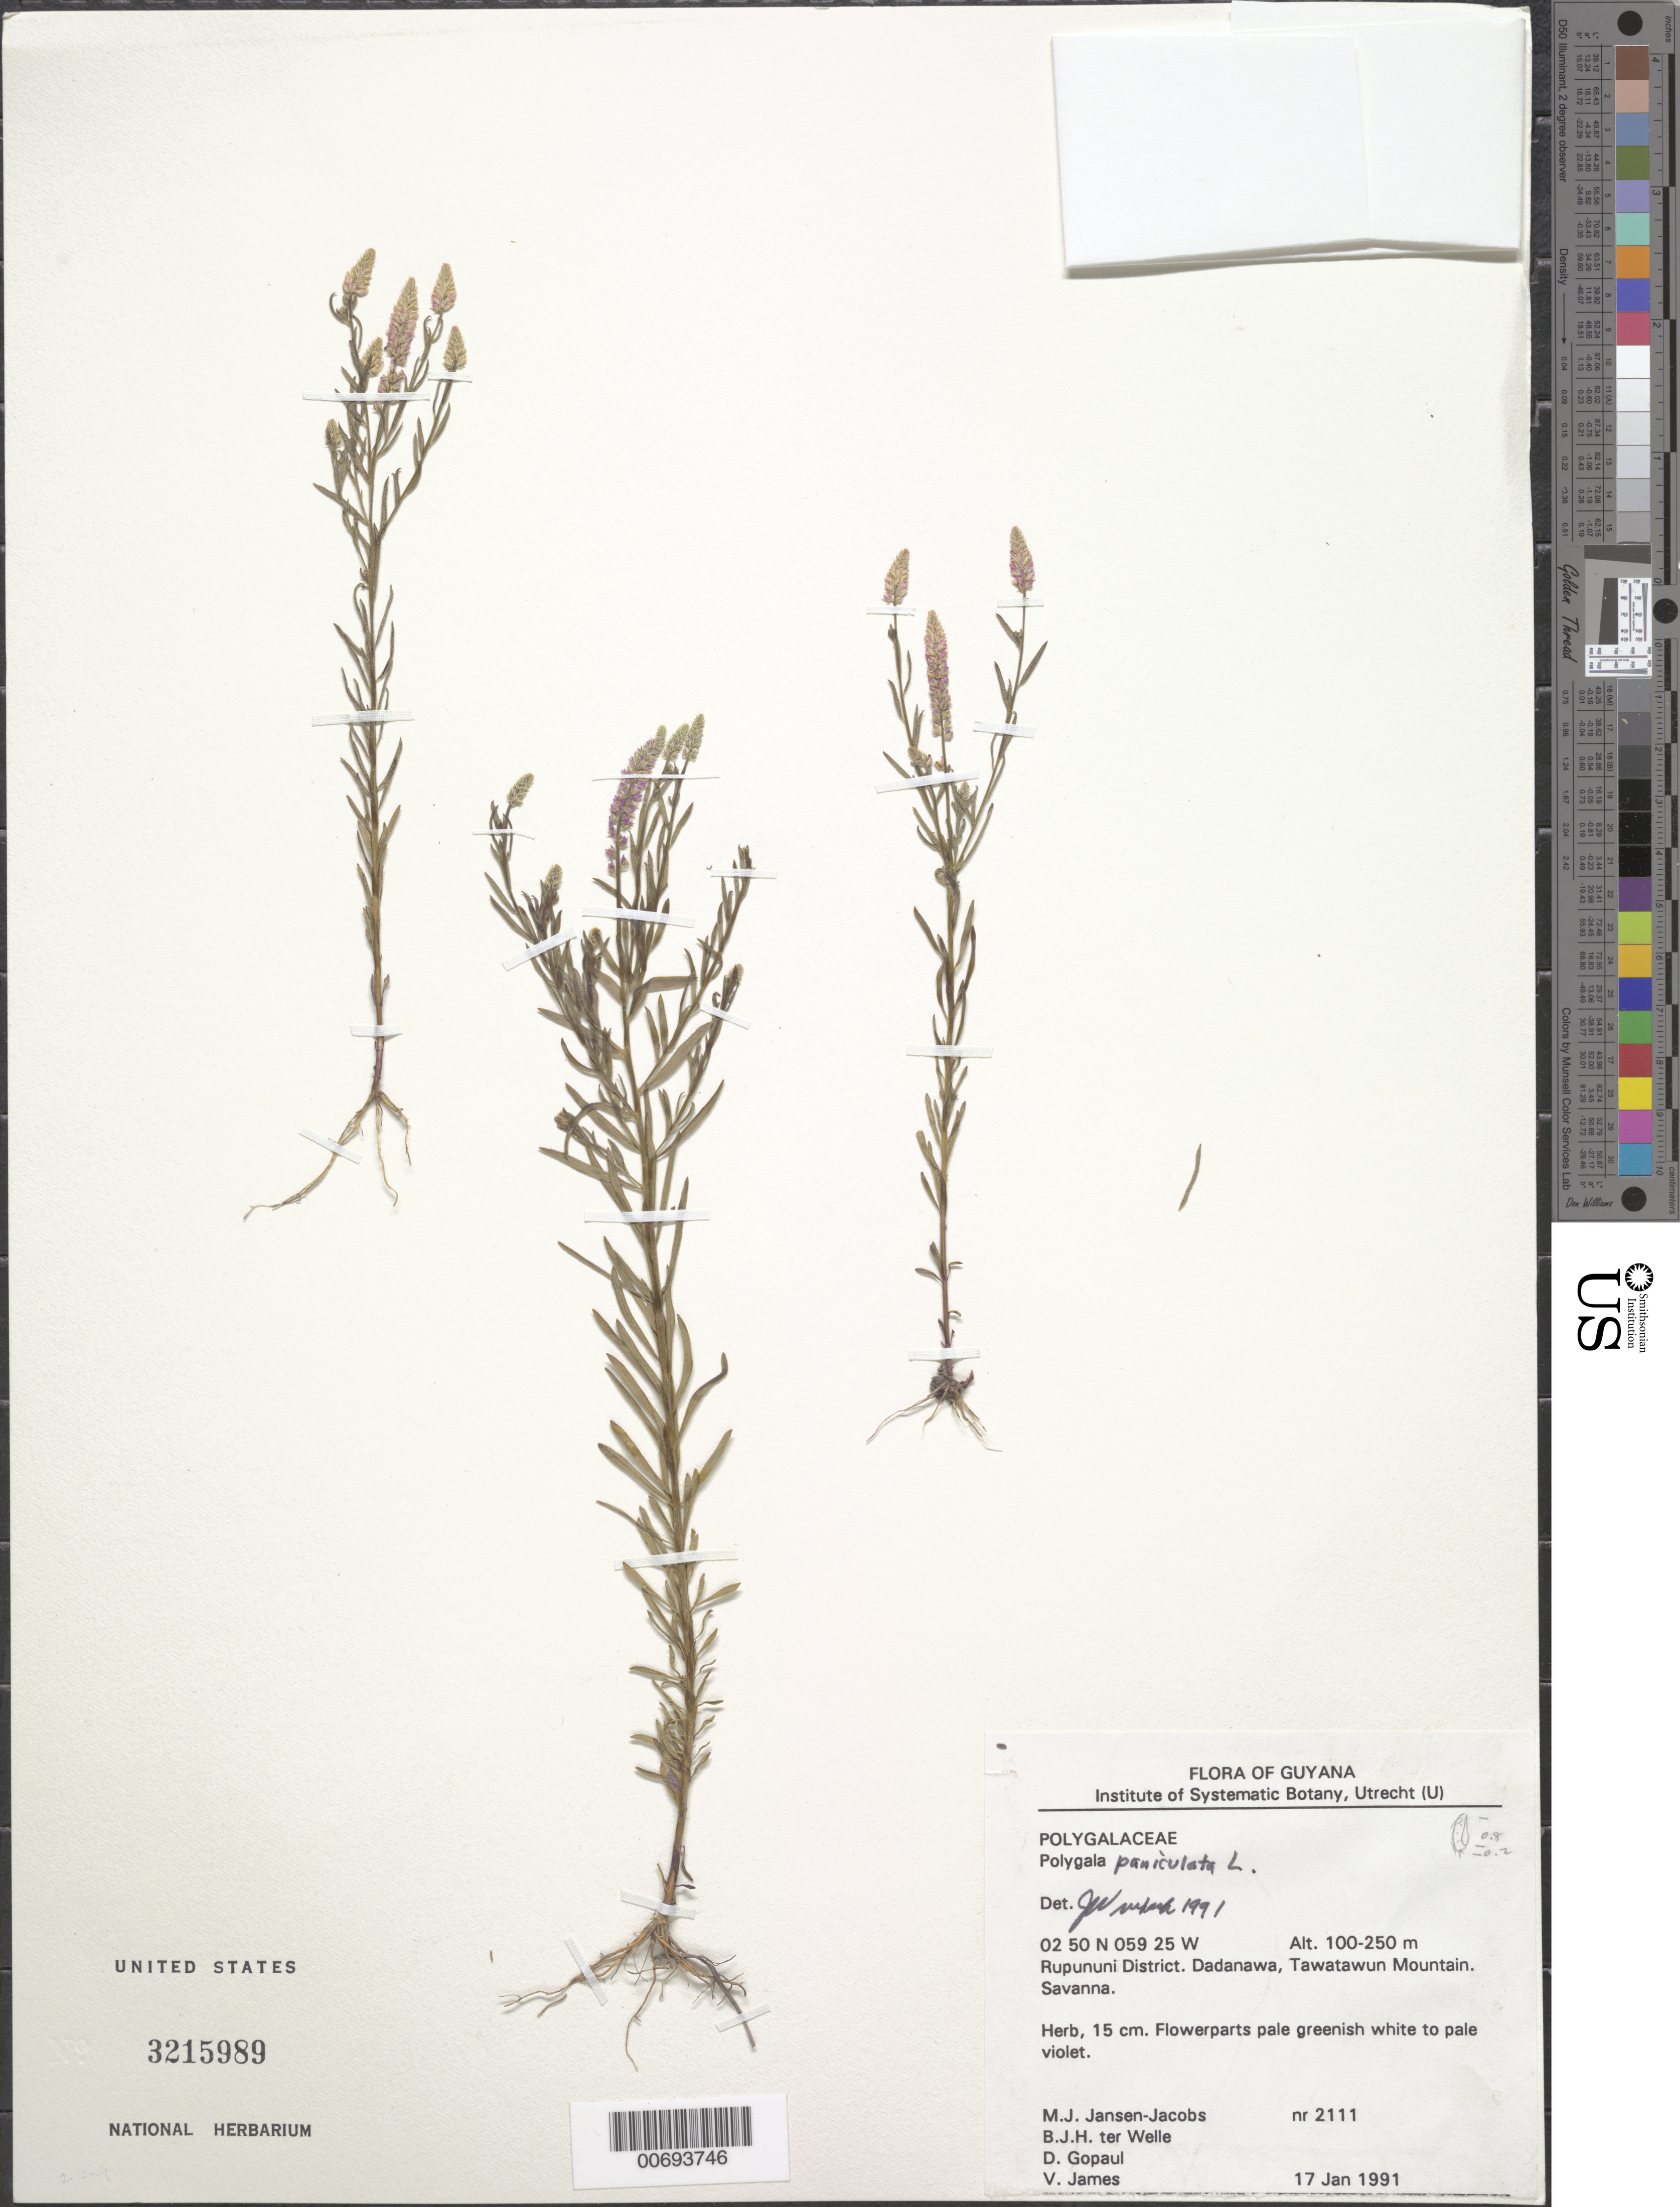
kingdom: Plantae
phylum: Tracheophyta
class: Magnoliopsida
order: Fabales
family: Polygalaceae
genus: Polygala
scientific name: Polygala paniculata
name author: L.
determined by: Wurdack, John J., (US), US (UNITED STATES)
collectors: M. J. Jansen-Jacobs, B. Welle, D. Gopaul & V. James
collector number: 2111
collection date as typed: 17-Jan-91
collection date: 1991-01-17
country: Guyana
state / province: U. Takutu-U. Essequibo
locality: Tawatawun Mountain, Dadanawa, Rupununi District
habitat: Savanna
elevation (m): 100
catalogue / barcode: US 3215989